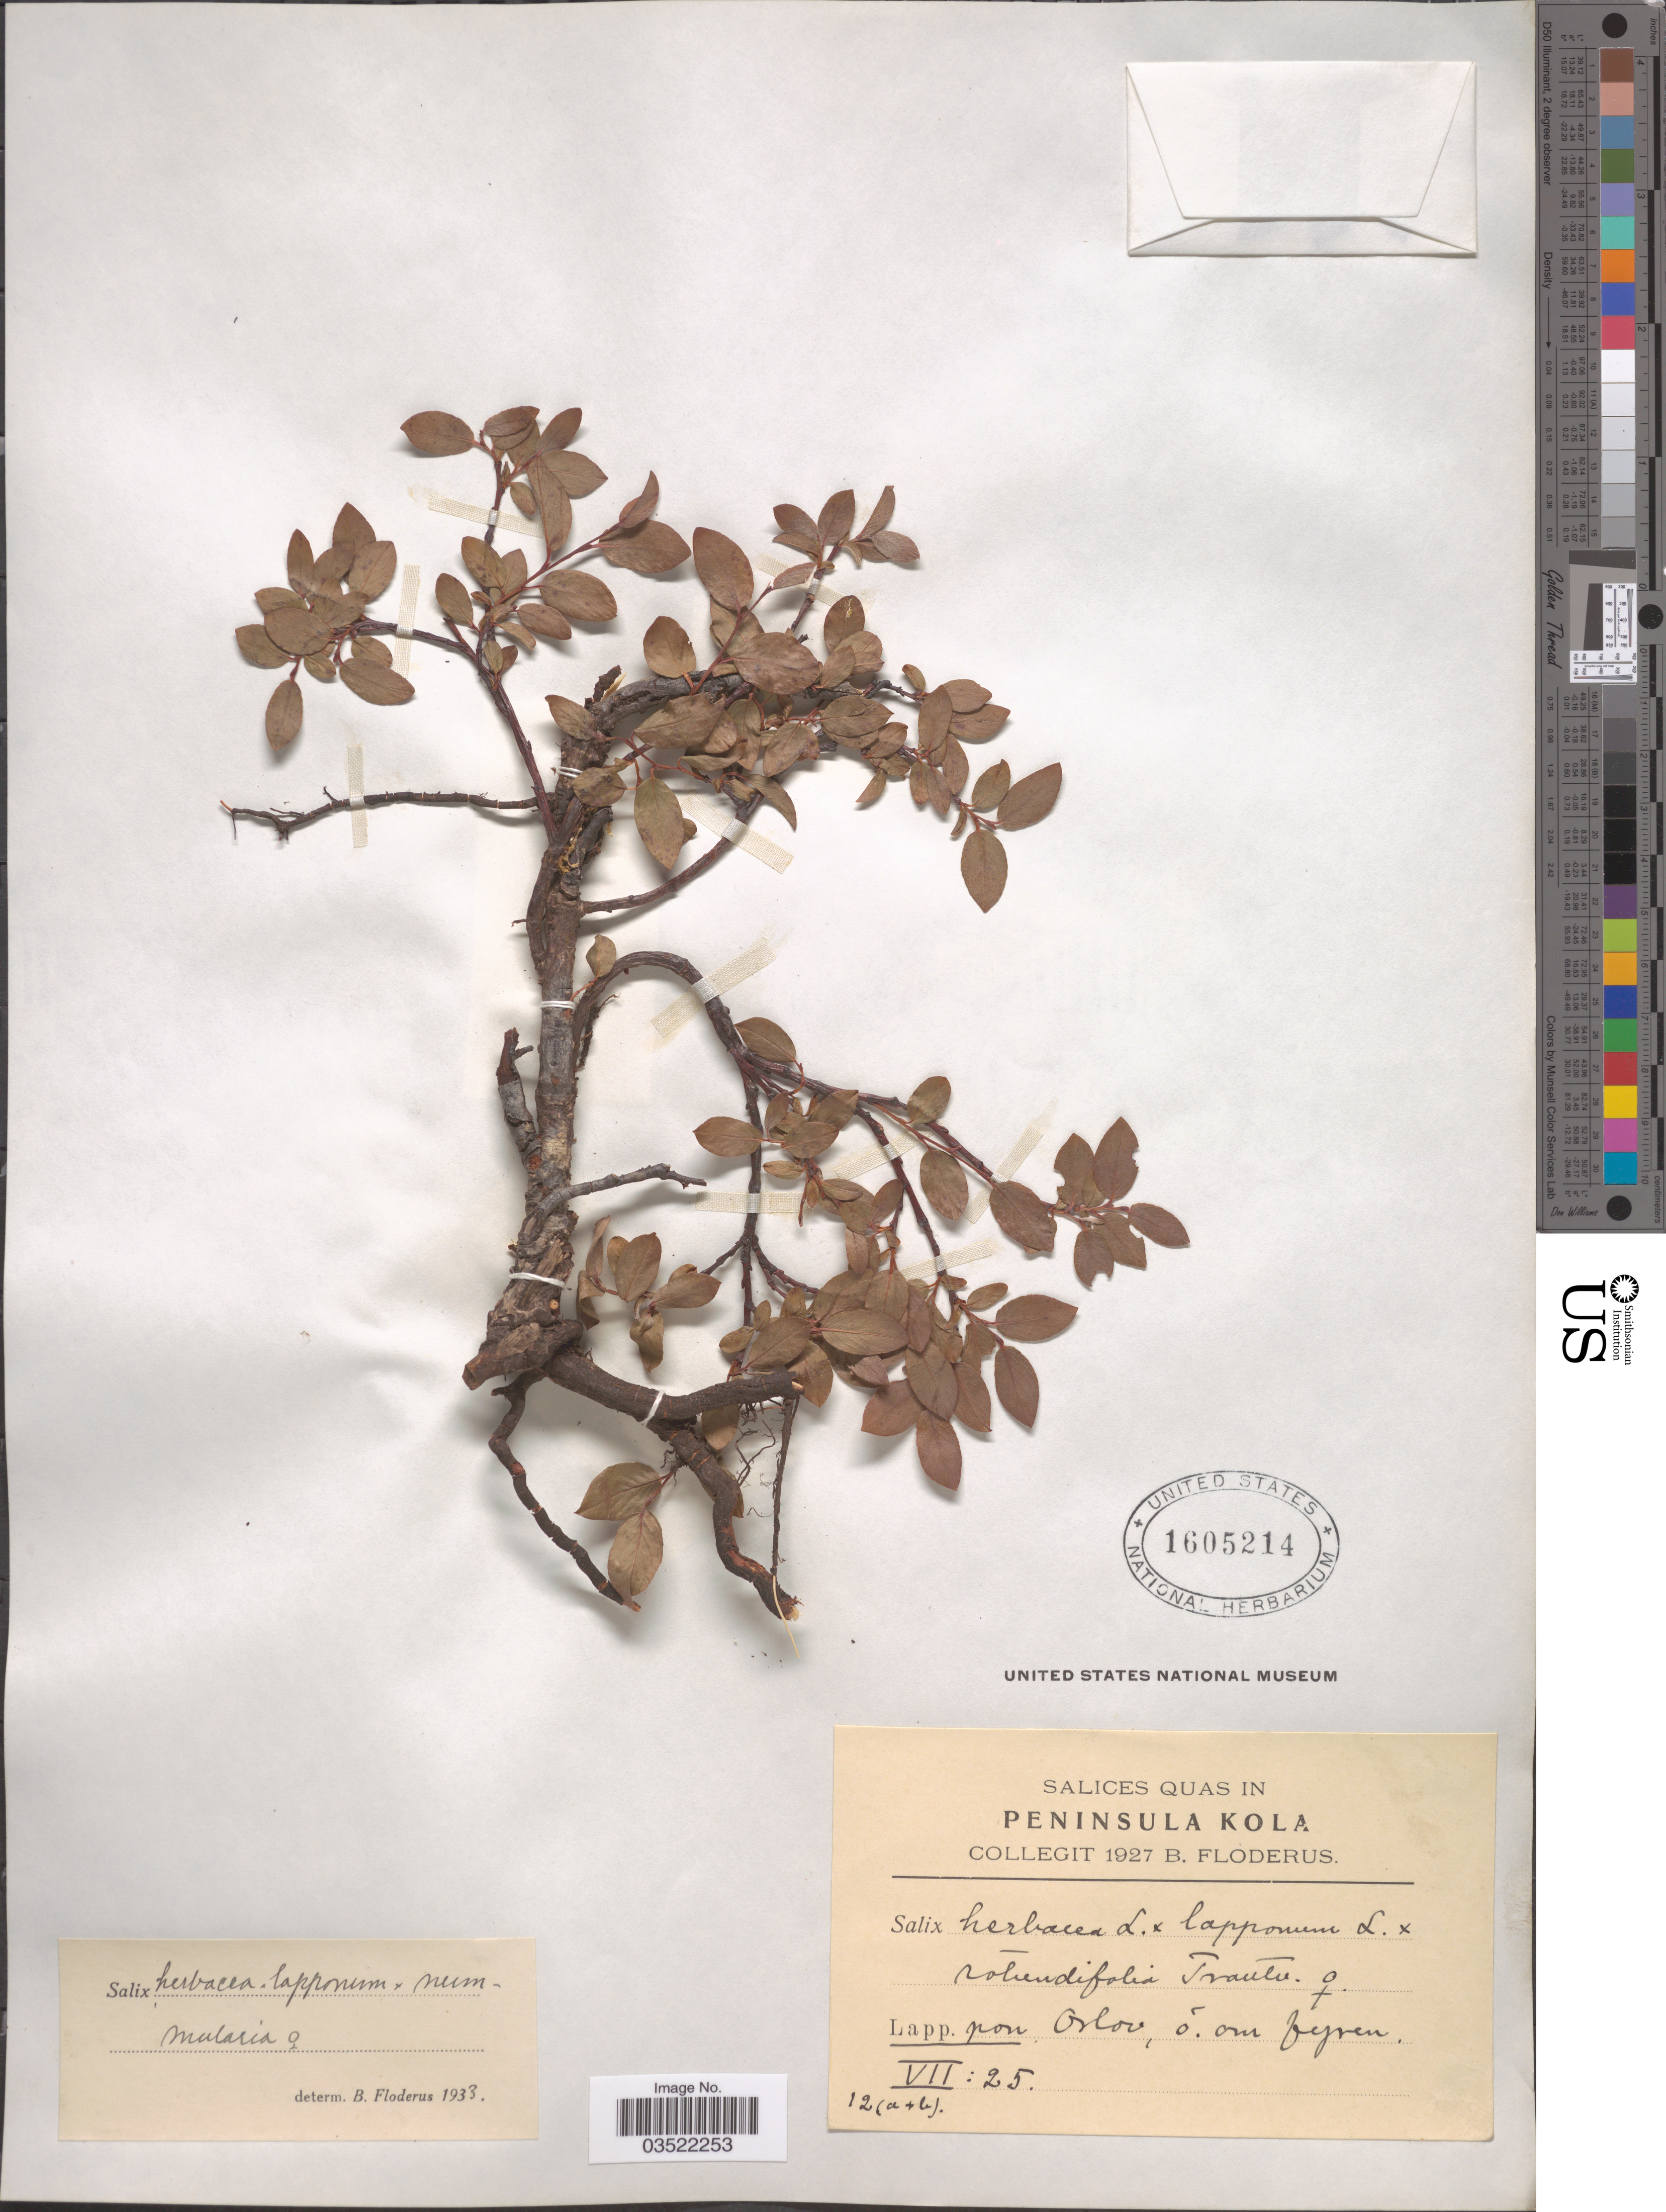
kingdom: Plantae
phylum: Tracheophyta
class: Magnoliopsida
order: Malpighiales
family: Salicaceae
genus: Salix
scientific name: Salix herbacea x S. lapponum L. x S. nummularia Andersson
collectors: B. G. O. Floderus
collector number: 12(a+b)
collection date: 1927-07-25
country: Russian Federation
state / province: Murmansk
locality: Peninsula Kola. Lapp. pon. Orlov, ó. om fyren.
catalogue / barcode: US 1605214